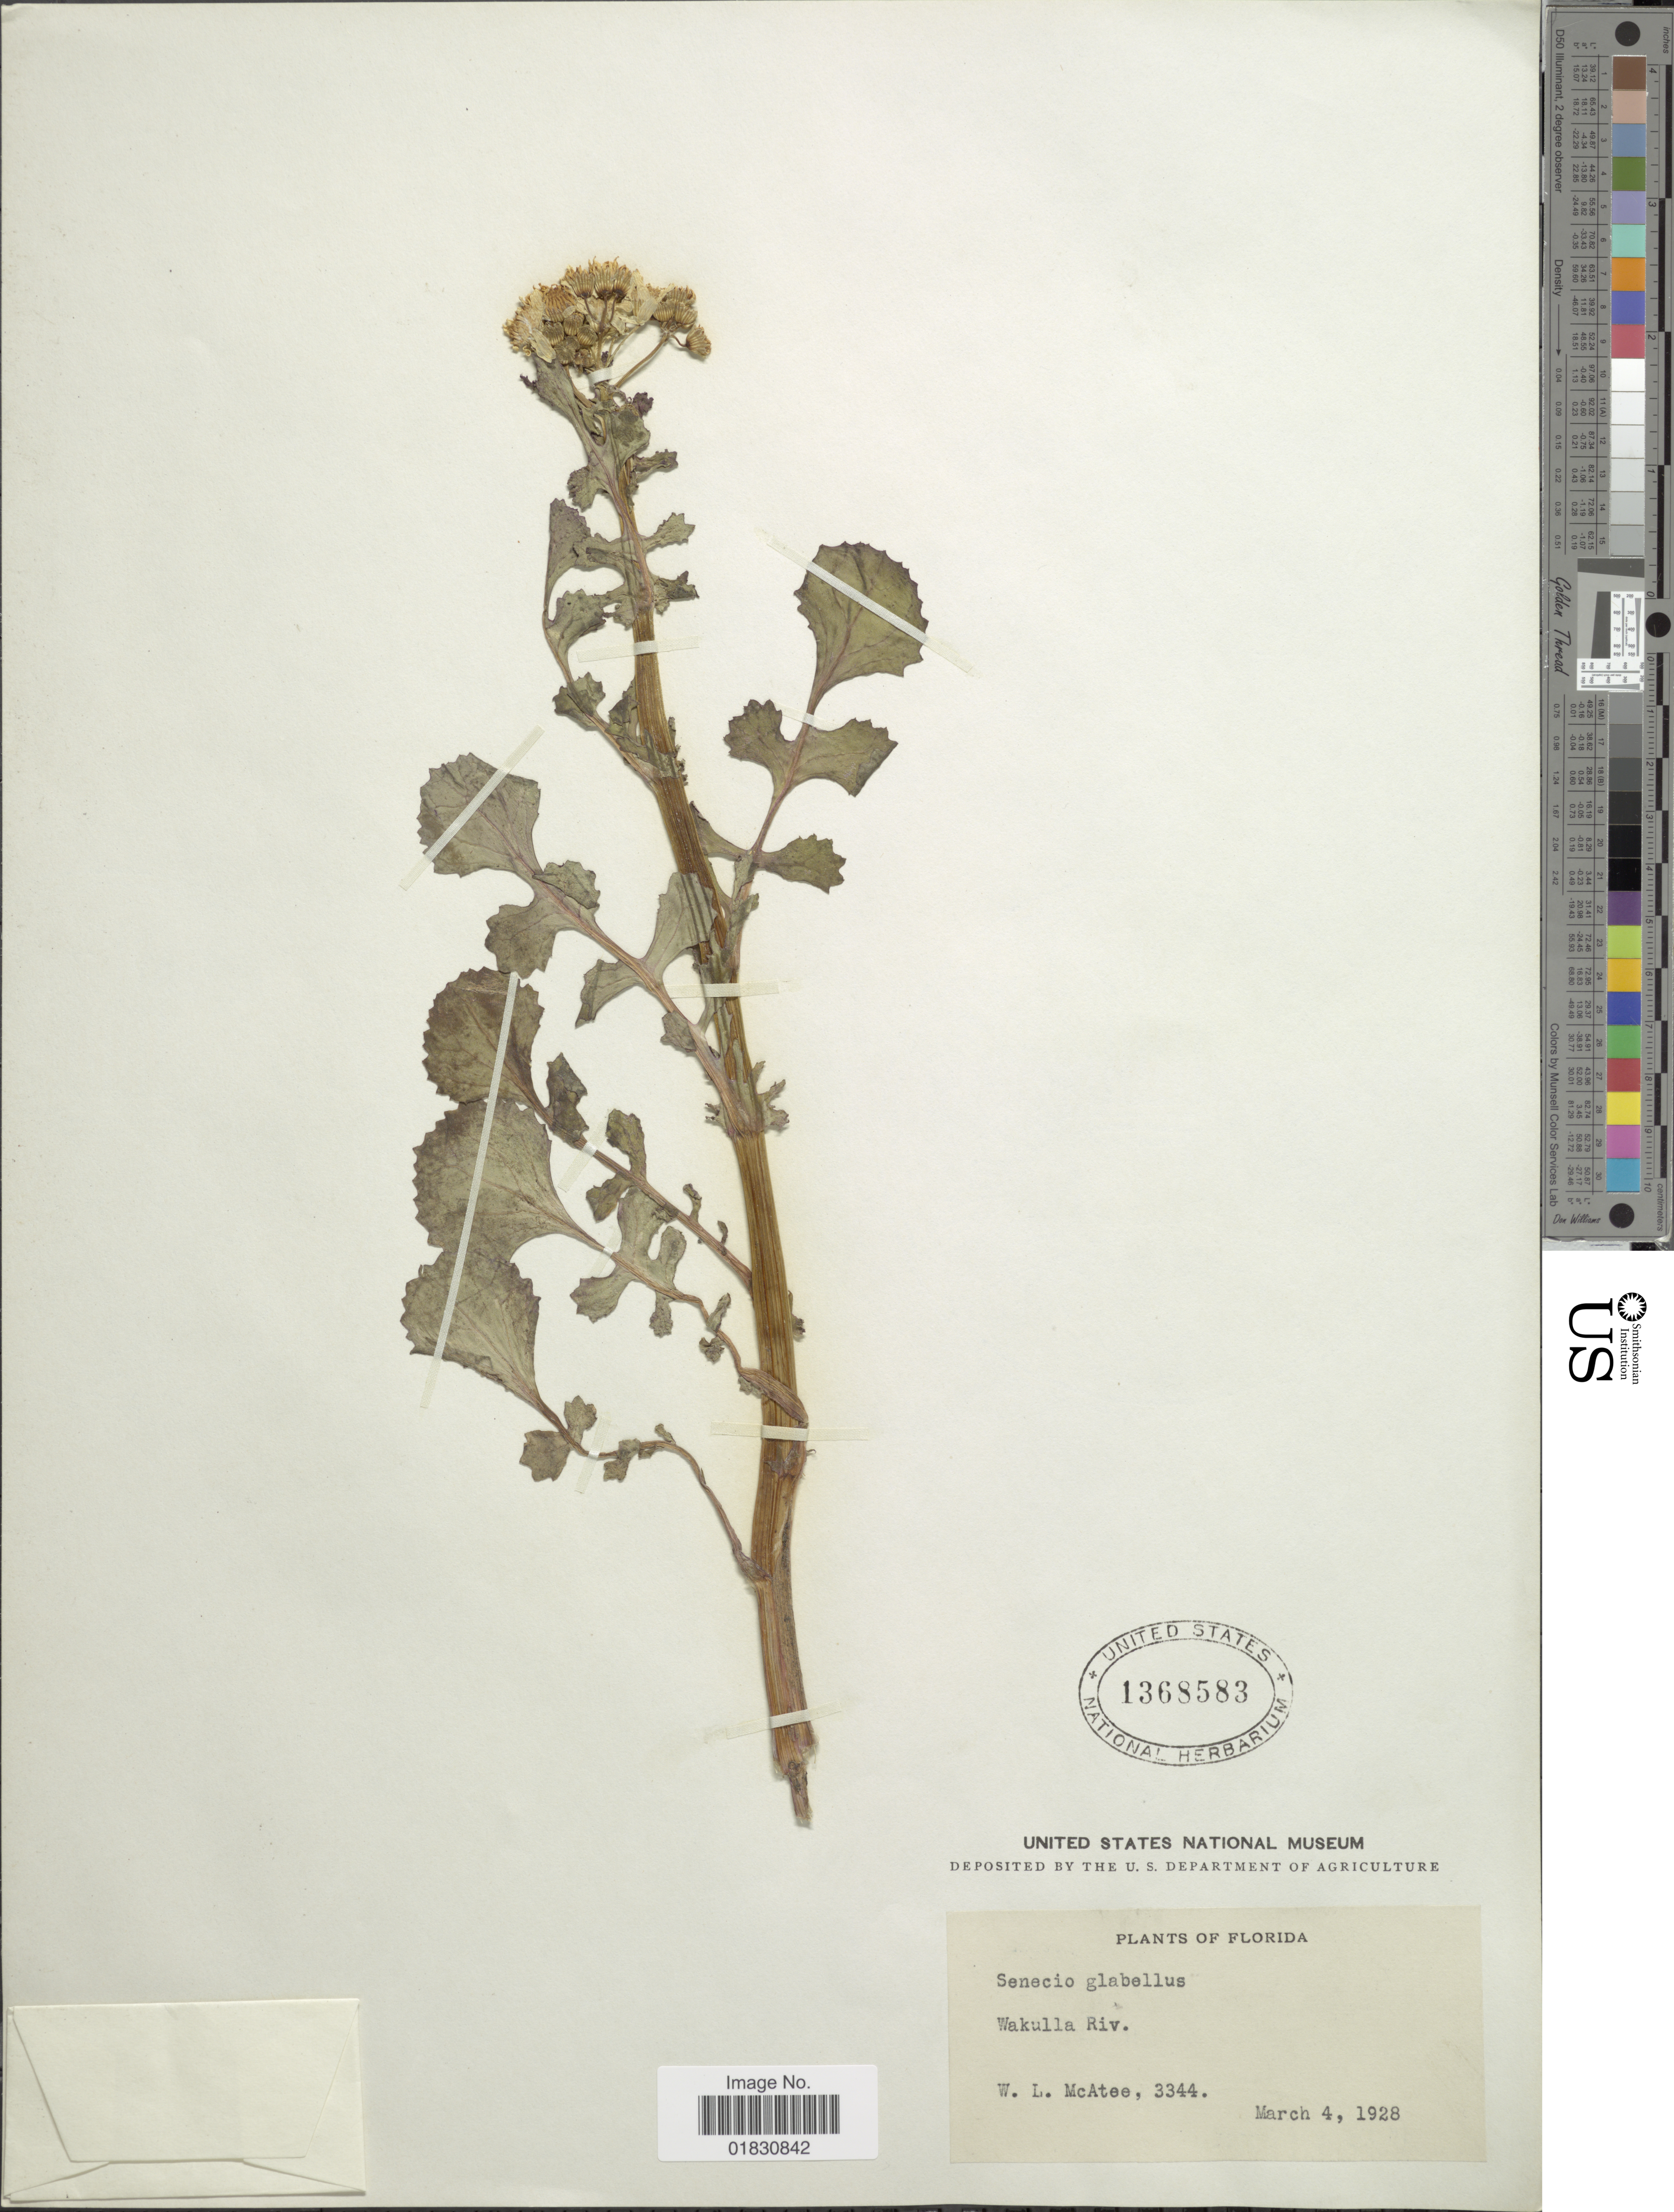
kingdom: Plantae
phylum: Tracheophyta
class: Magnoliopsida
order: Asterales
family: Asteraceae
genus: Packera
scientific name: Packera glabella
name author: (Poir.) C. Jeffrey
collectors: W. McAtee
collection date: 1928-03-04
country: United States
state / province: Florida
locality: Wakulla Riv.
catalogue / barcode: US 1368583